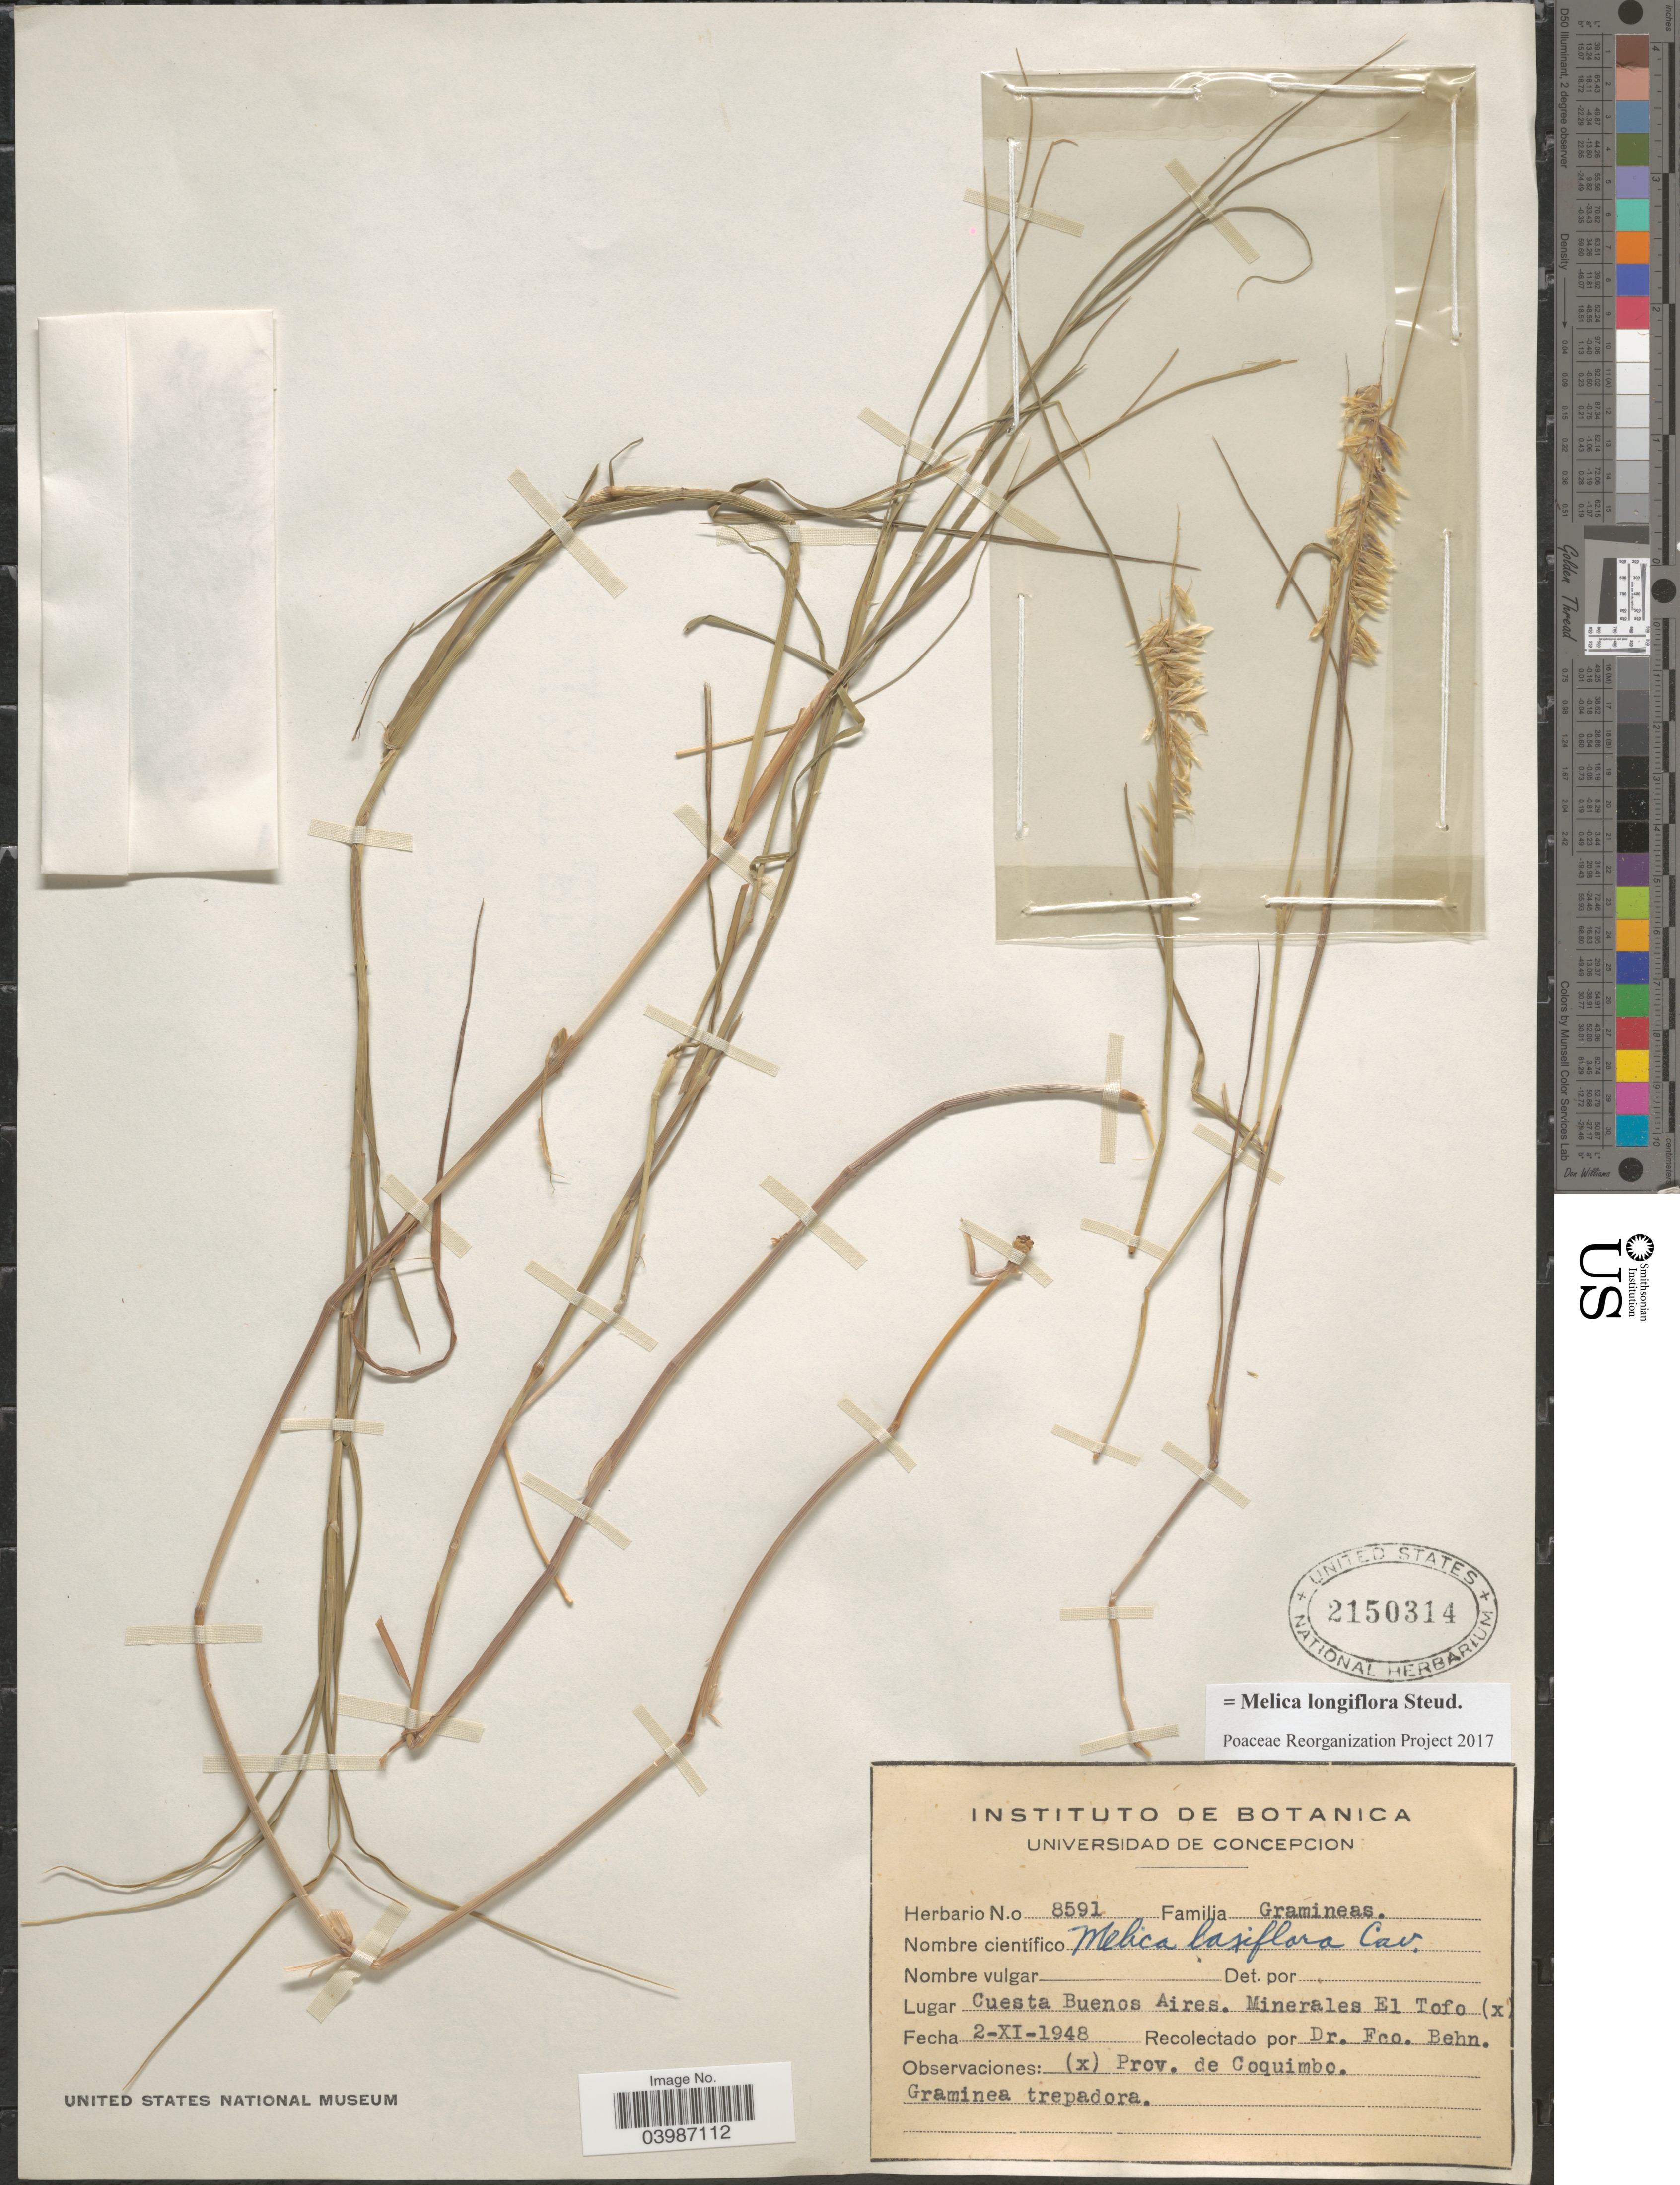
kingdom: Plantae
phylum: Tracheophyta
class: Liliopsida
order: Poales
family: Poaceae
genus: Melica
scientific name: Melica longiflora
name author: Steud.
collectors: F. Behn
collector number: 8591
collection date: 1948-11-02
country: Chile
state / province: Coquimbo (IV)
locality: Cuesta Buenos Aires. Minerales El Tofo (x).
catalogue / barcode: US 2150314